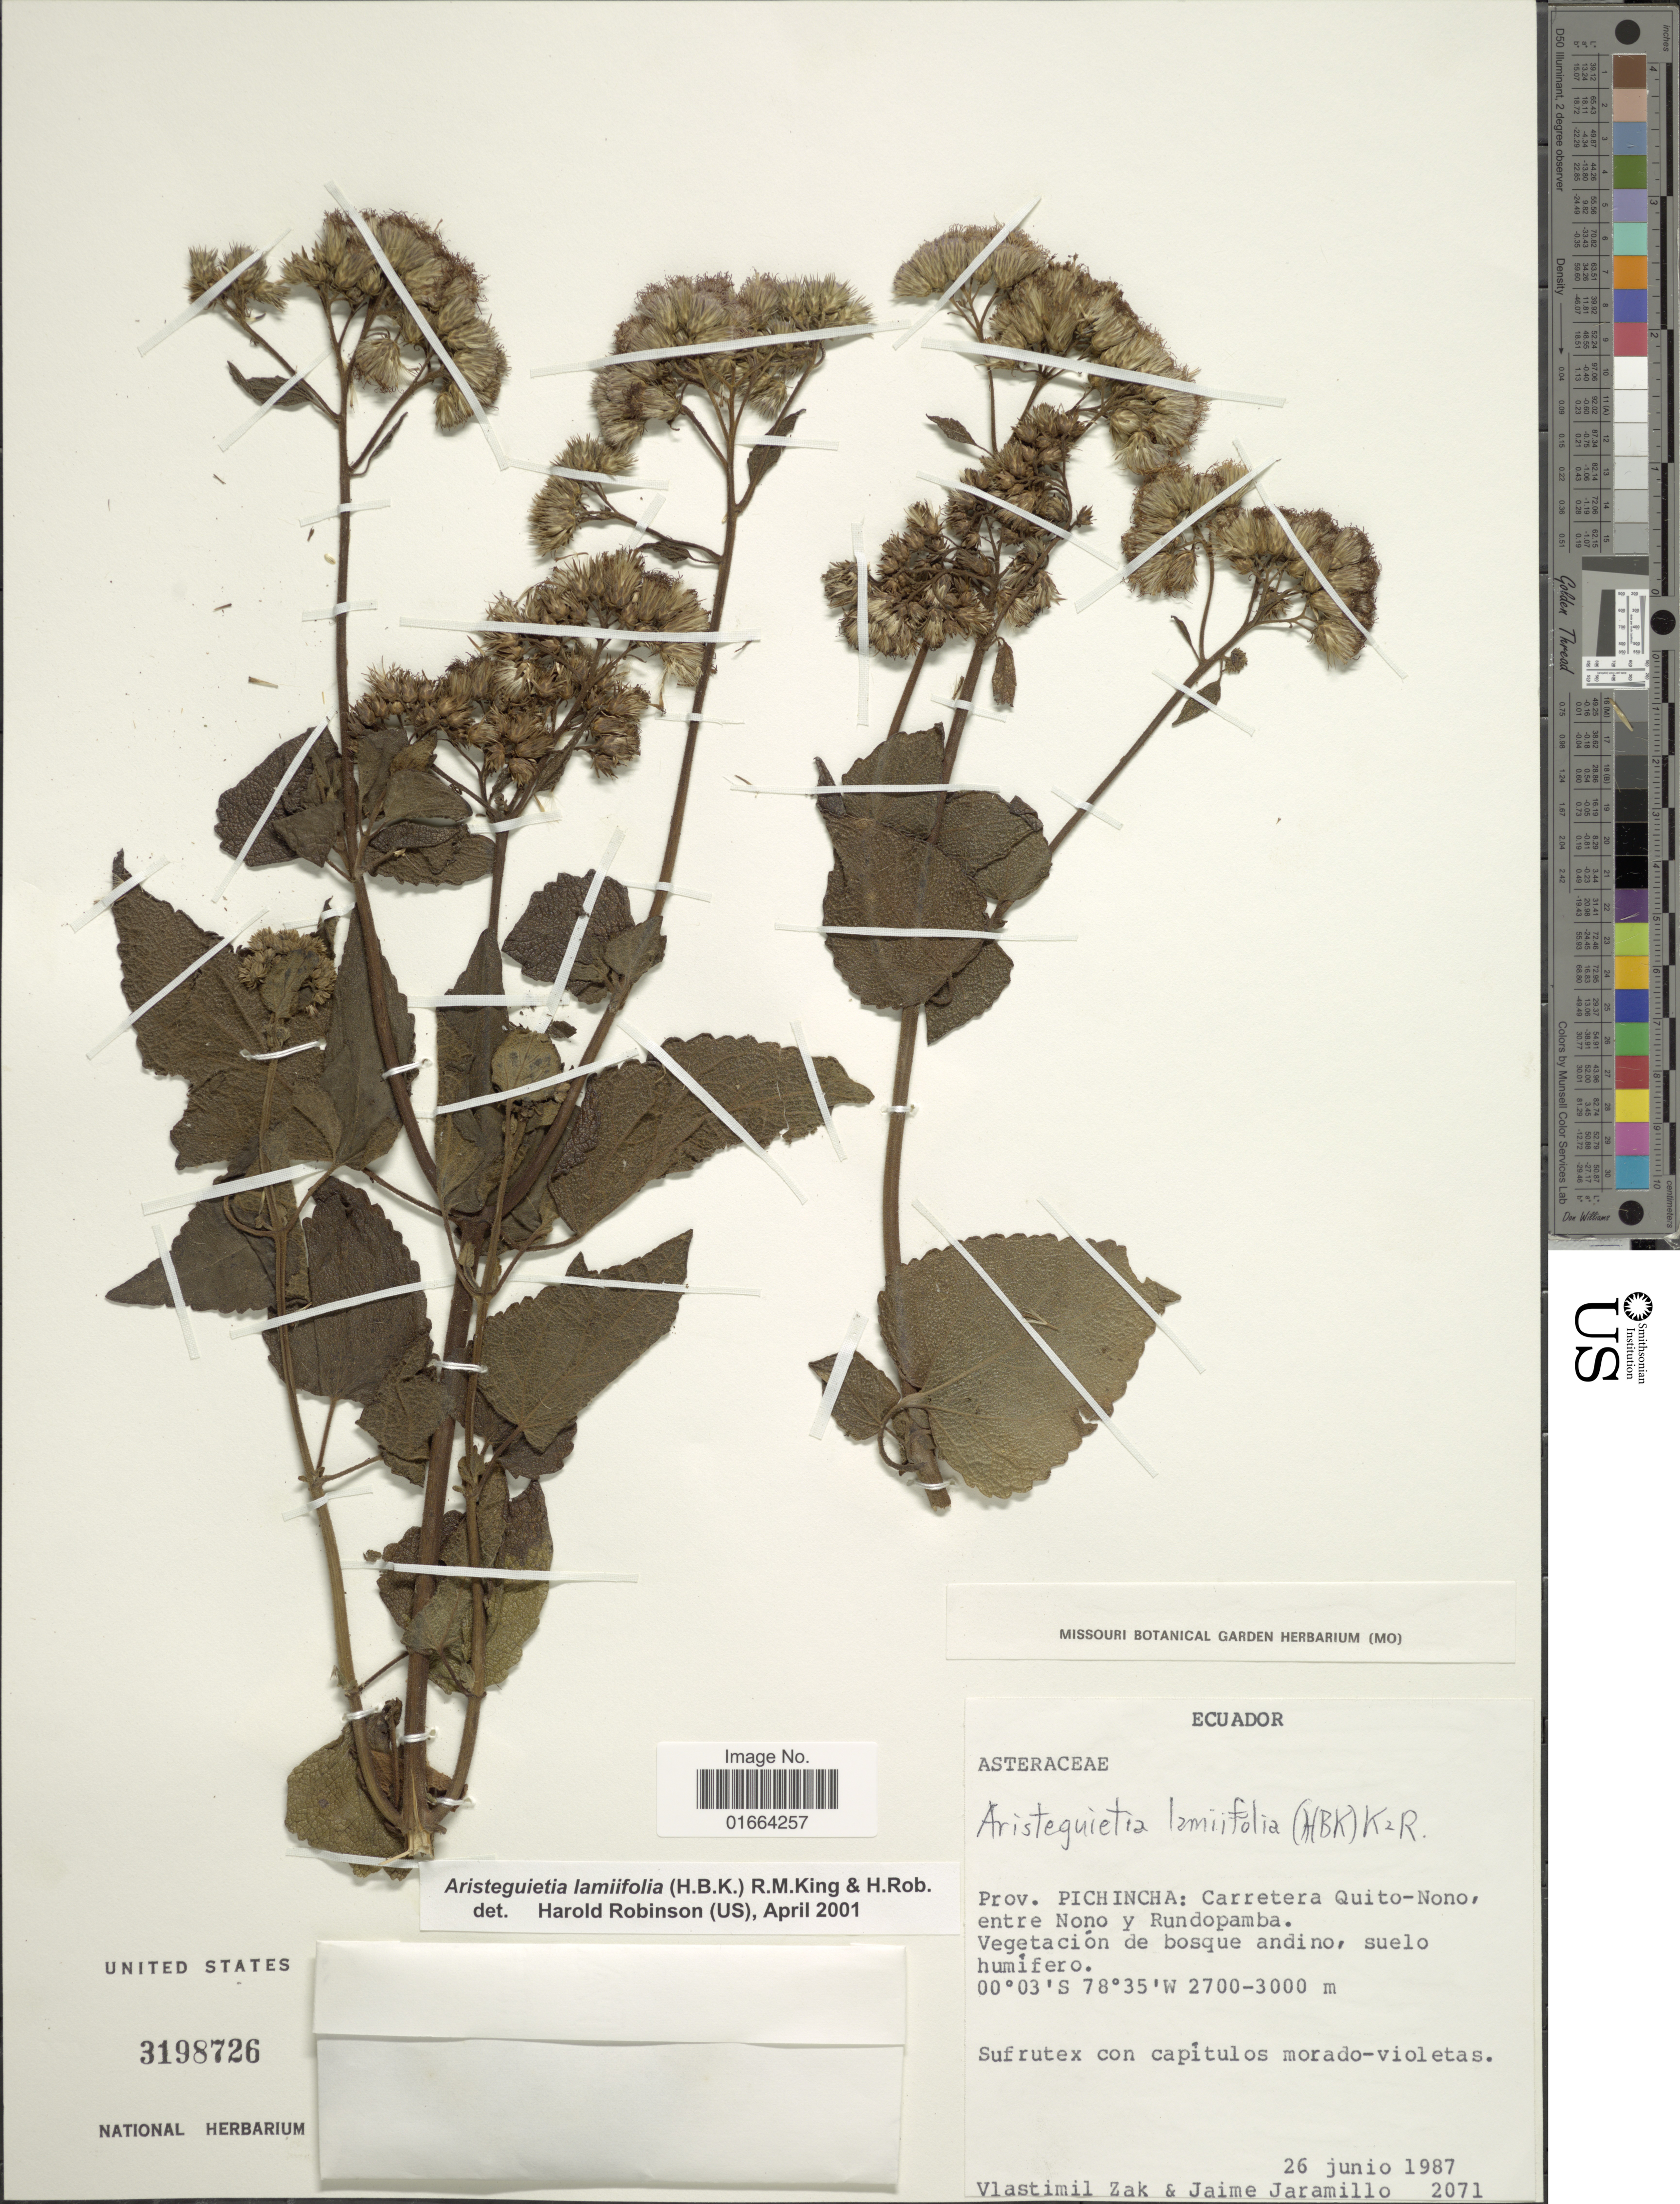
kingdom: Plantae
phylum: Tracheophyta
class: Magnoliopsida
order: Asterales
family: Asteraceae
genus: Aristeguietia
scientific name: Aristeguietia lamiifolia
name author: (Kunth) R.M. King & H. Rob.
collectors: V. Zak & J. Jaramillo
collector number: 2071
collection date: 1987-06-26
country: Ecuador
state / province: Pichincha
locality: Carretera Quito-Nono, entre Nono y Rundopamba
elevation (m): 2700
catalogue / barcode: US 3198726